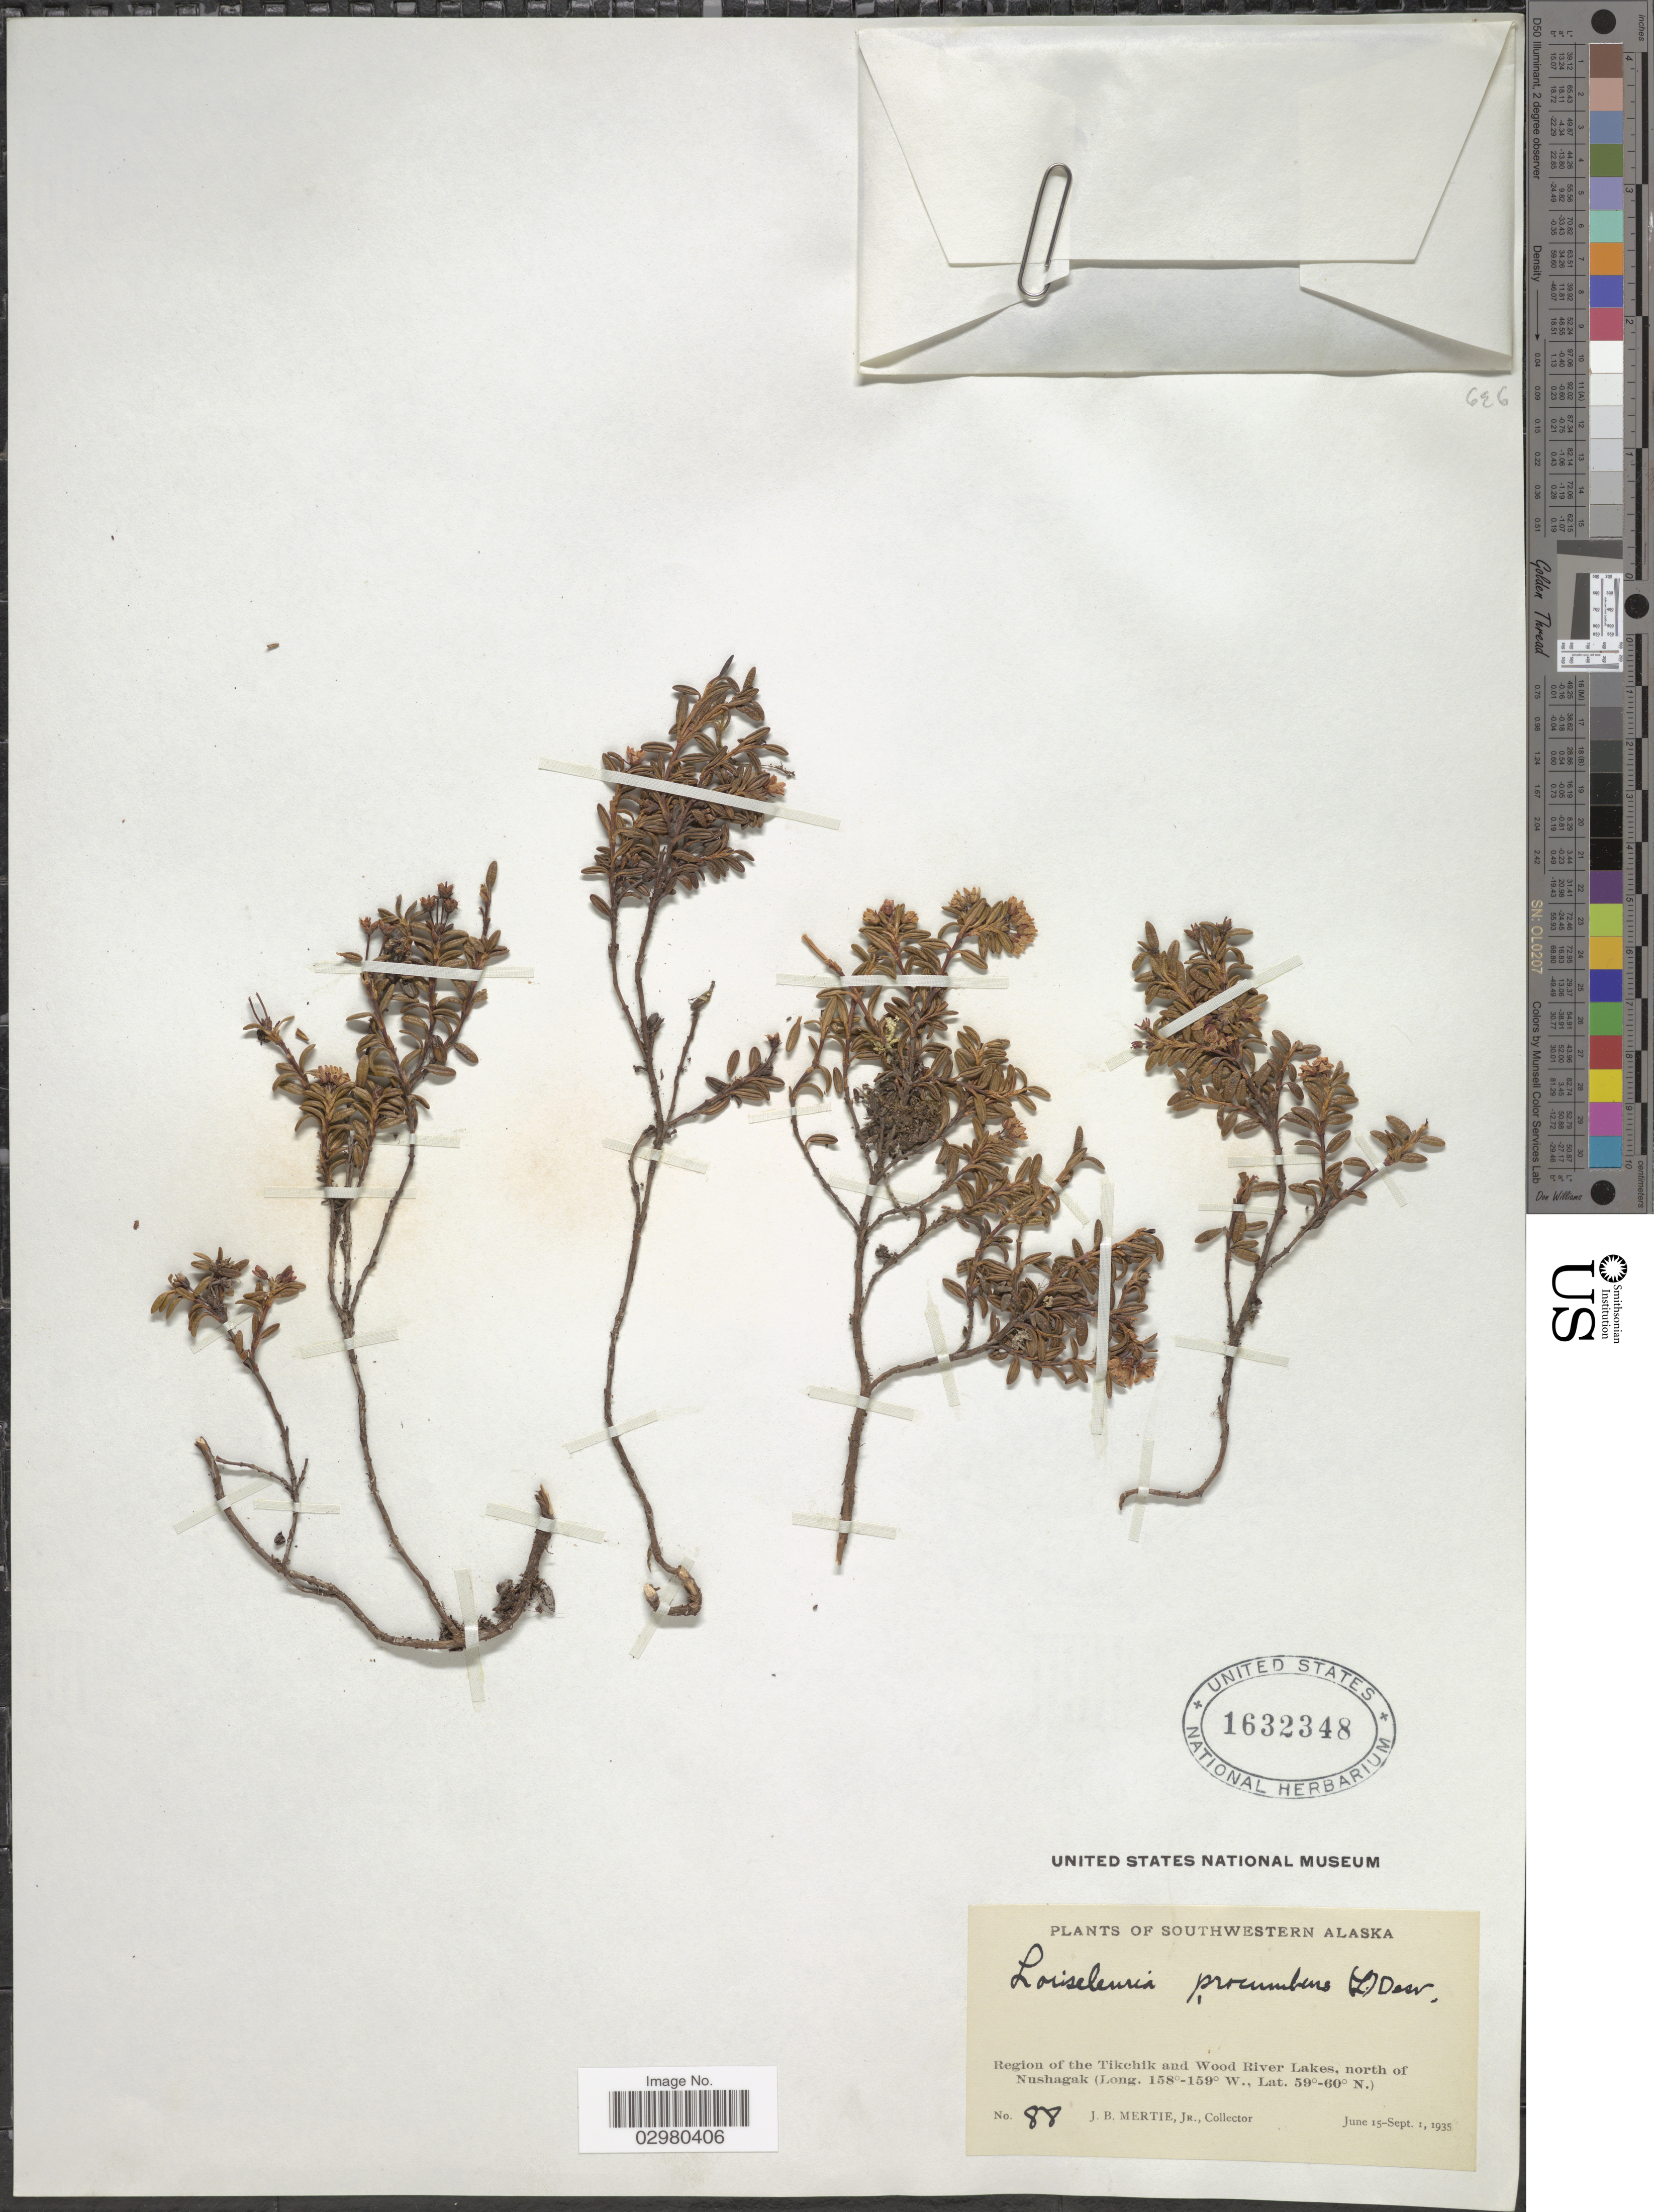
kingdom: Plantae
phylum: Tracheophyta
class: Magnoliopsida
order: Ericales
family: Ericaceae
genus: Loiseleuria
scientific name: Loiseleuria procumbens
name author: (L.) Desv.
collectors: J. Mertie Jr.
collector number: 88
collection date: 1935-06-15/1935-09-01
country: United States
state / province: Alaska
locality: Southwestern Alaska. Region of the Tikchik and Wood River Lakes, north Nushagak.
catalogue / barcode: US 1632348